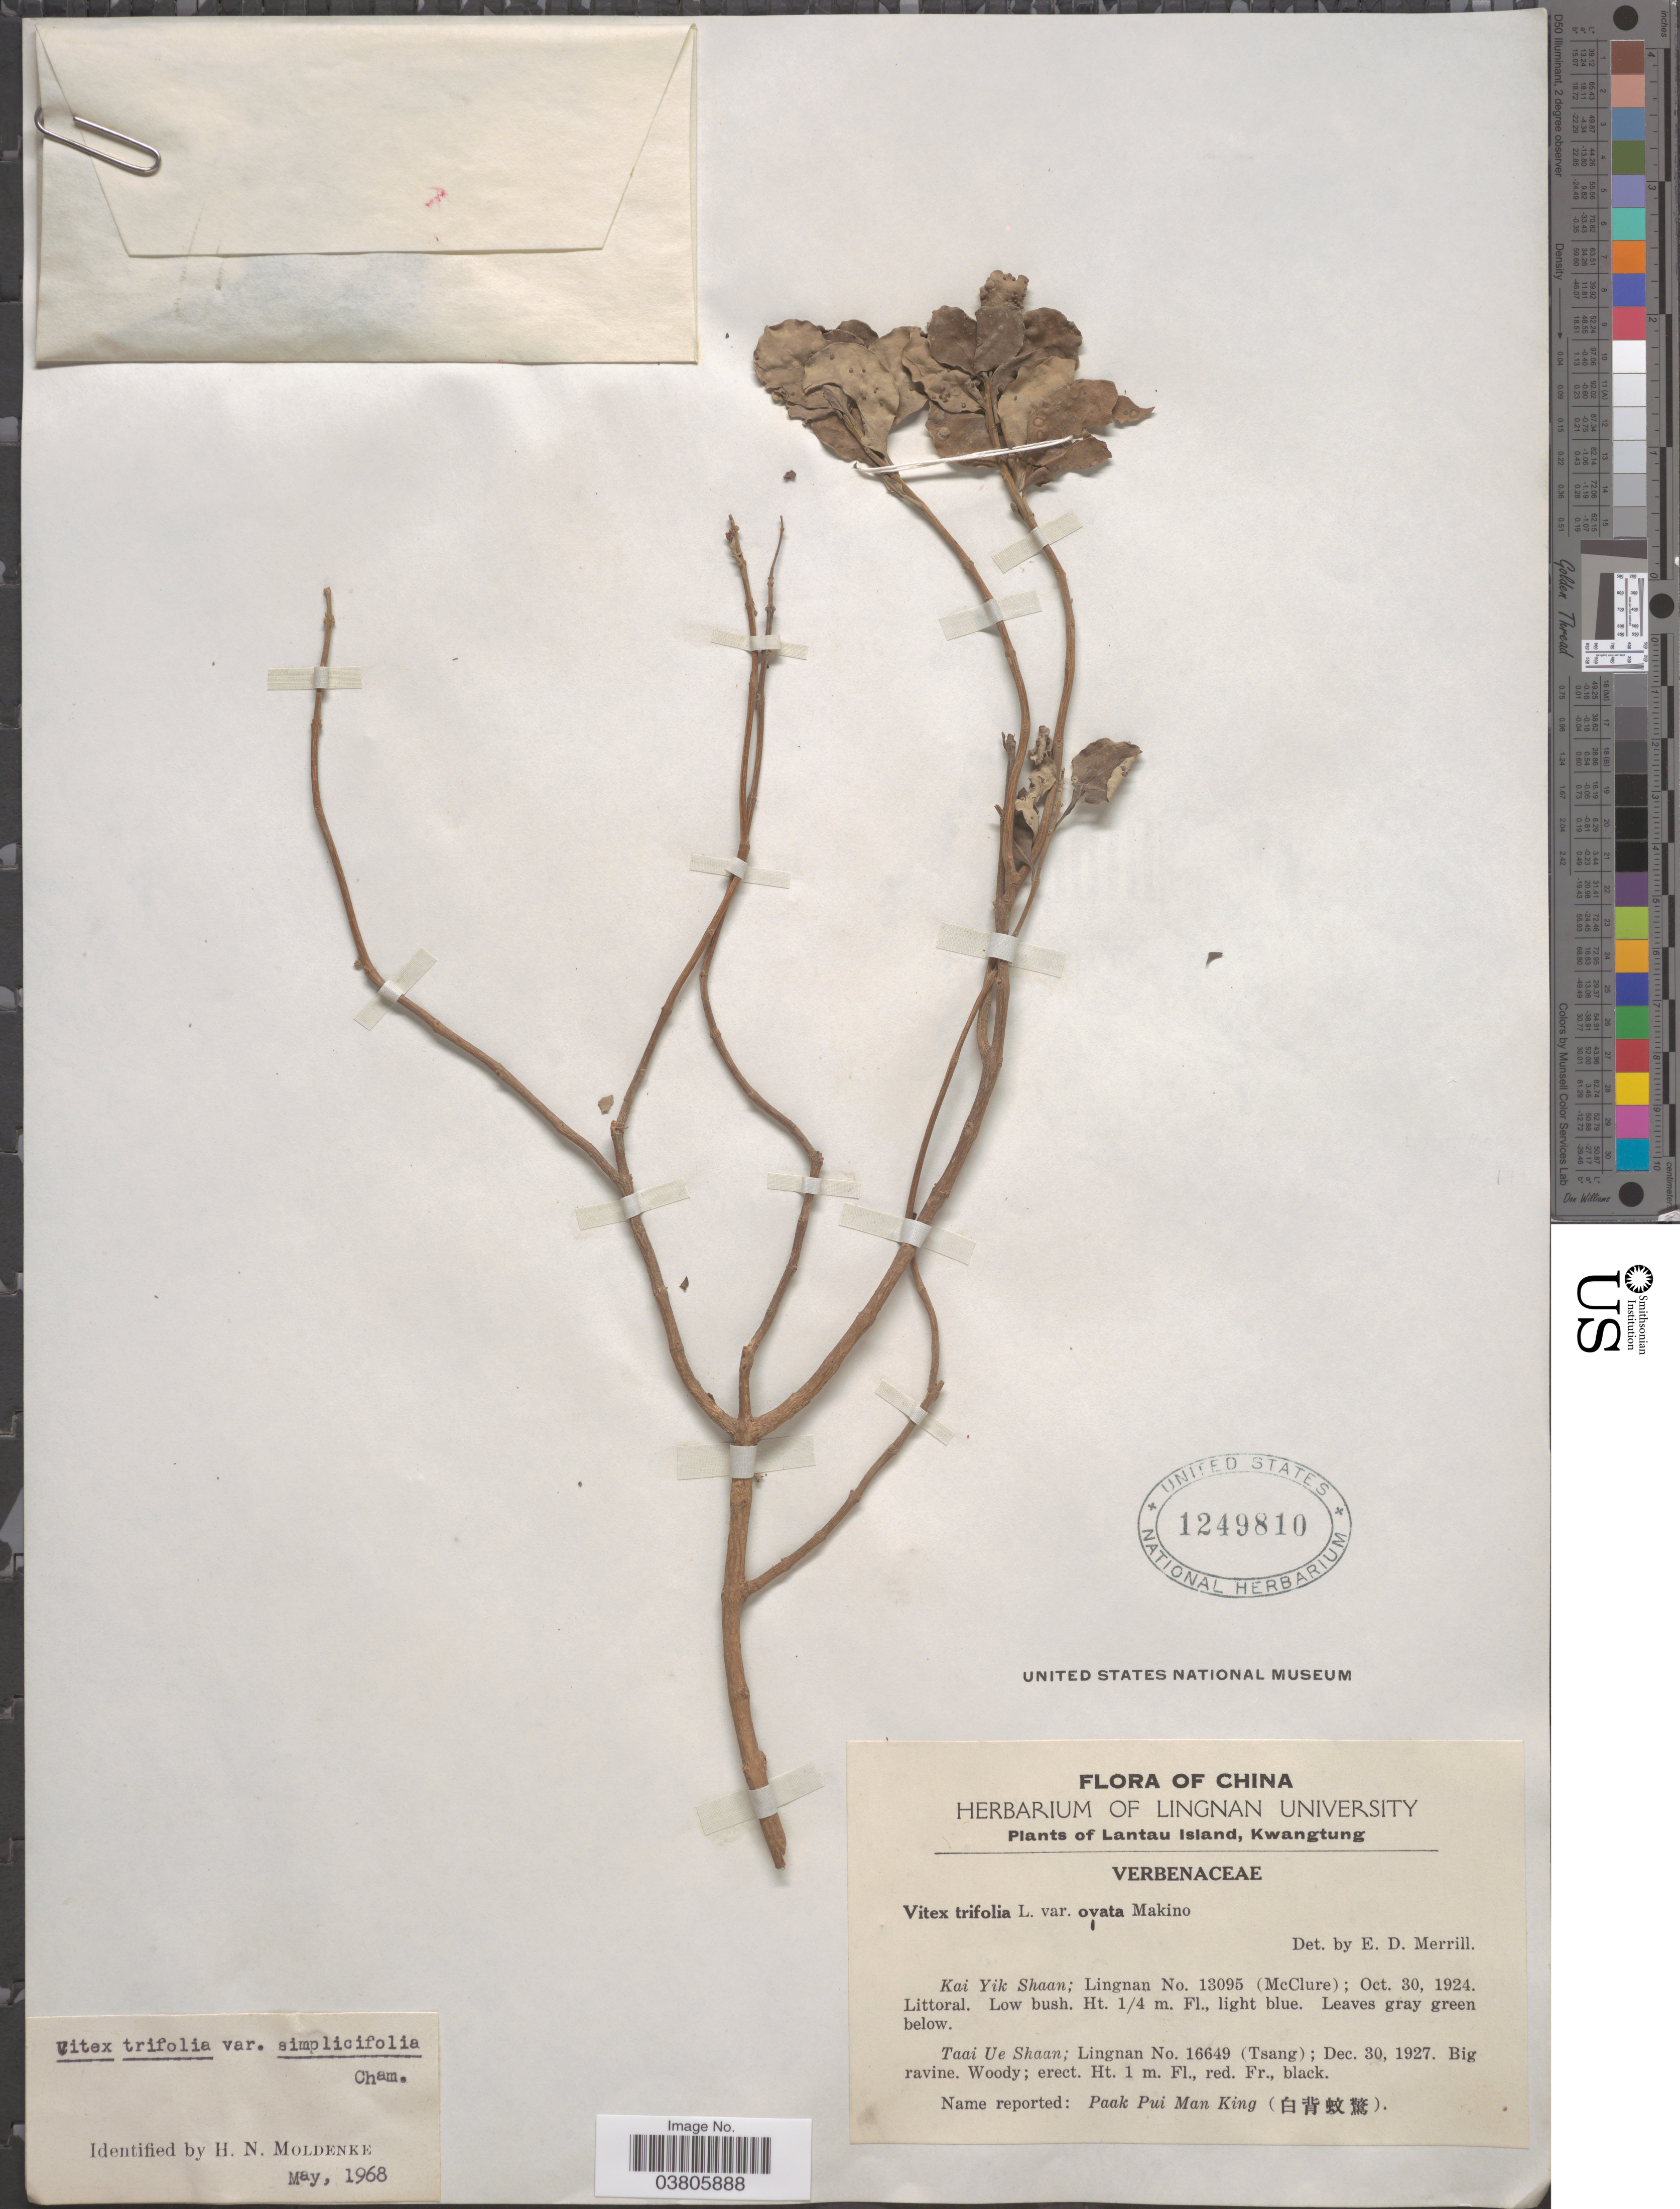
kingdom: Plantae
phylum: Tracheophyta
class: Magnoliopsida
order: Lamiales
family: Lamiaceae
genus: Vitex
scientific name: Vitex negundo var. simplicifolia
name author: D.K. Zang & J.W. Sun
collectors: Lingnan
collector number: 13095/16649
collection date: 1924-10-30/1927-12-30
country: China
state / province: Guangdong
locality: Lantau Island, Kwangtung. Kai Yik Shaan. [unsure placement] Taai Ue Shaan. [unsure placement]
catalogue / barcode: US 1249810